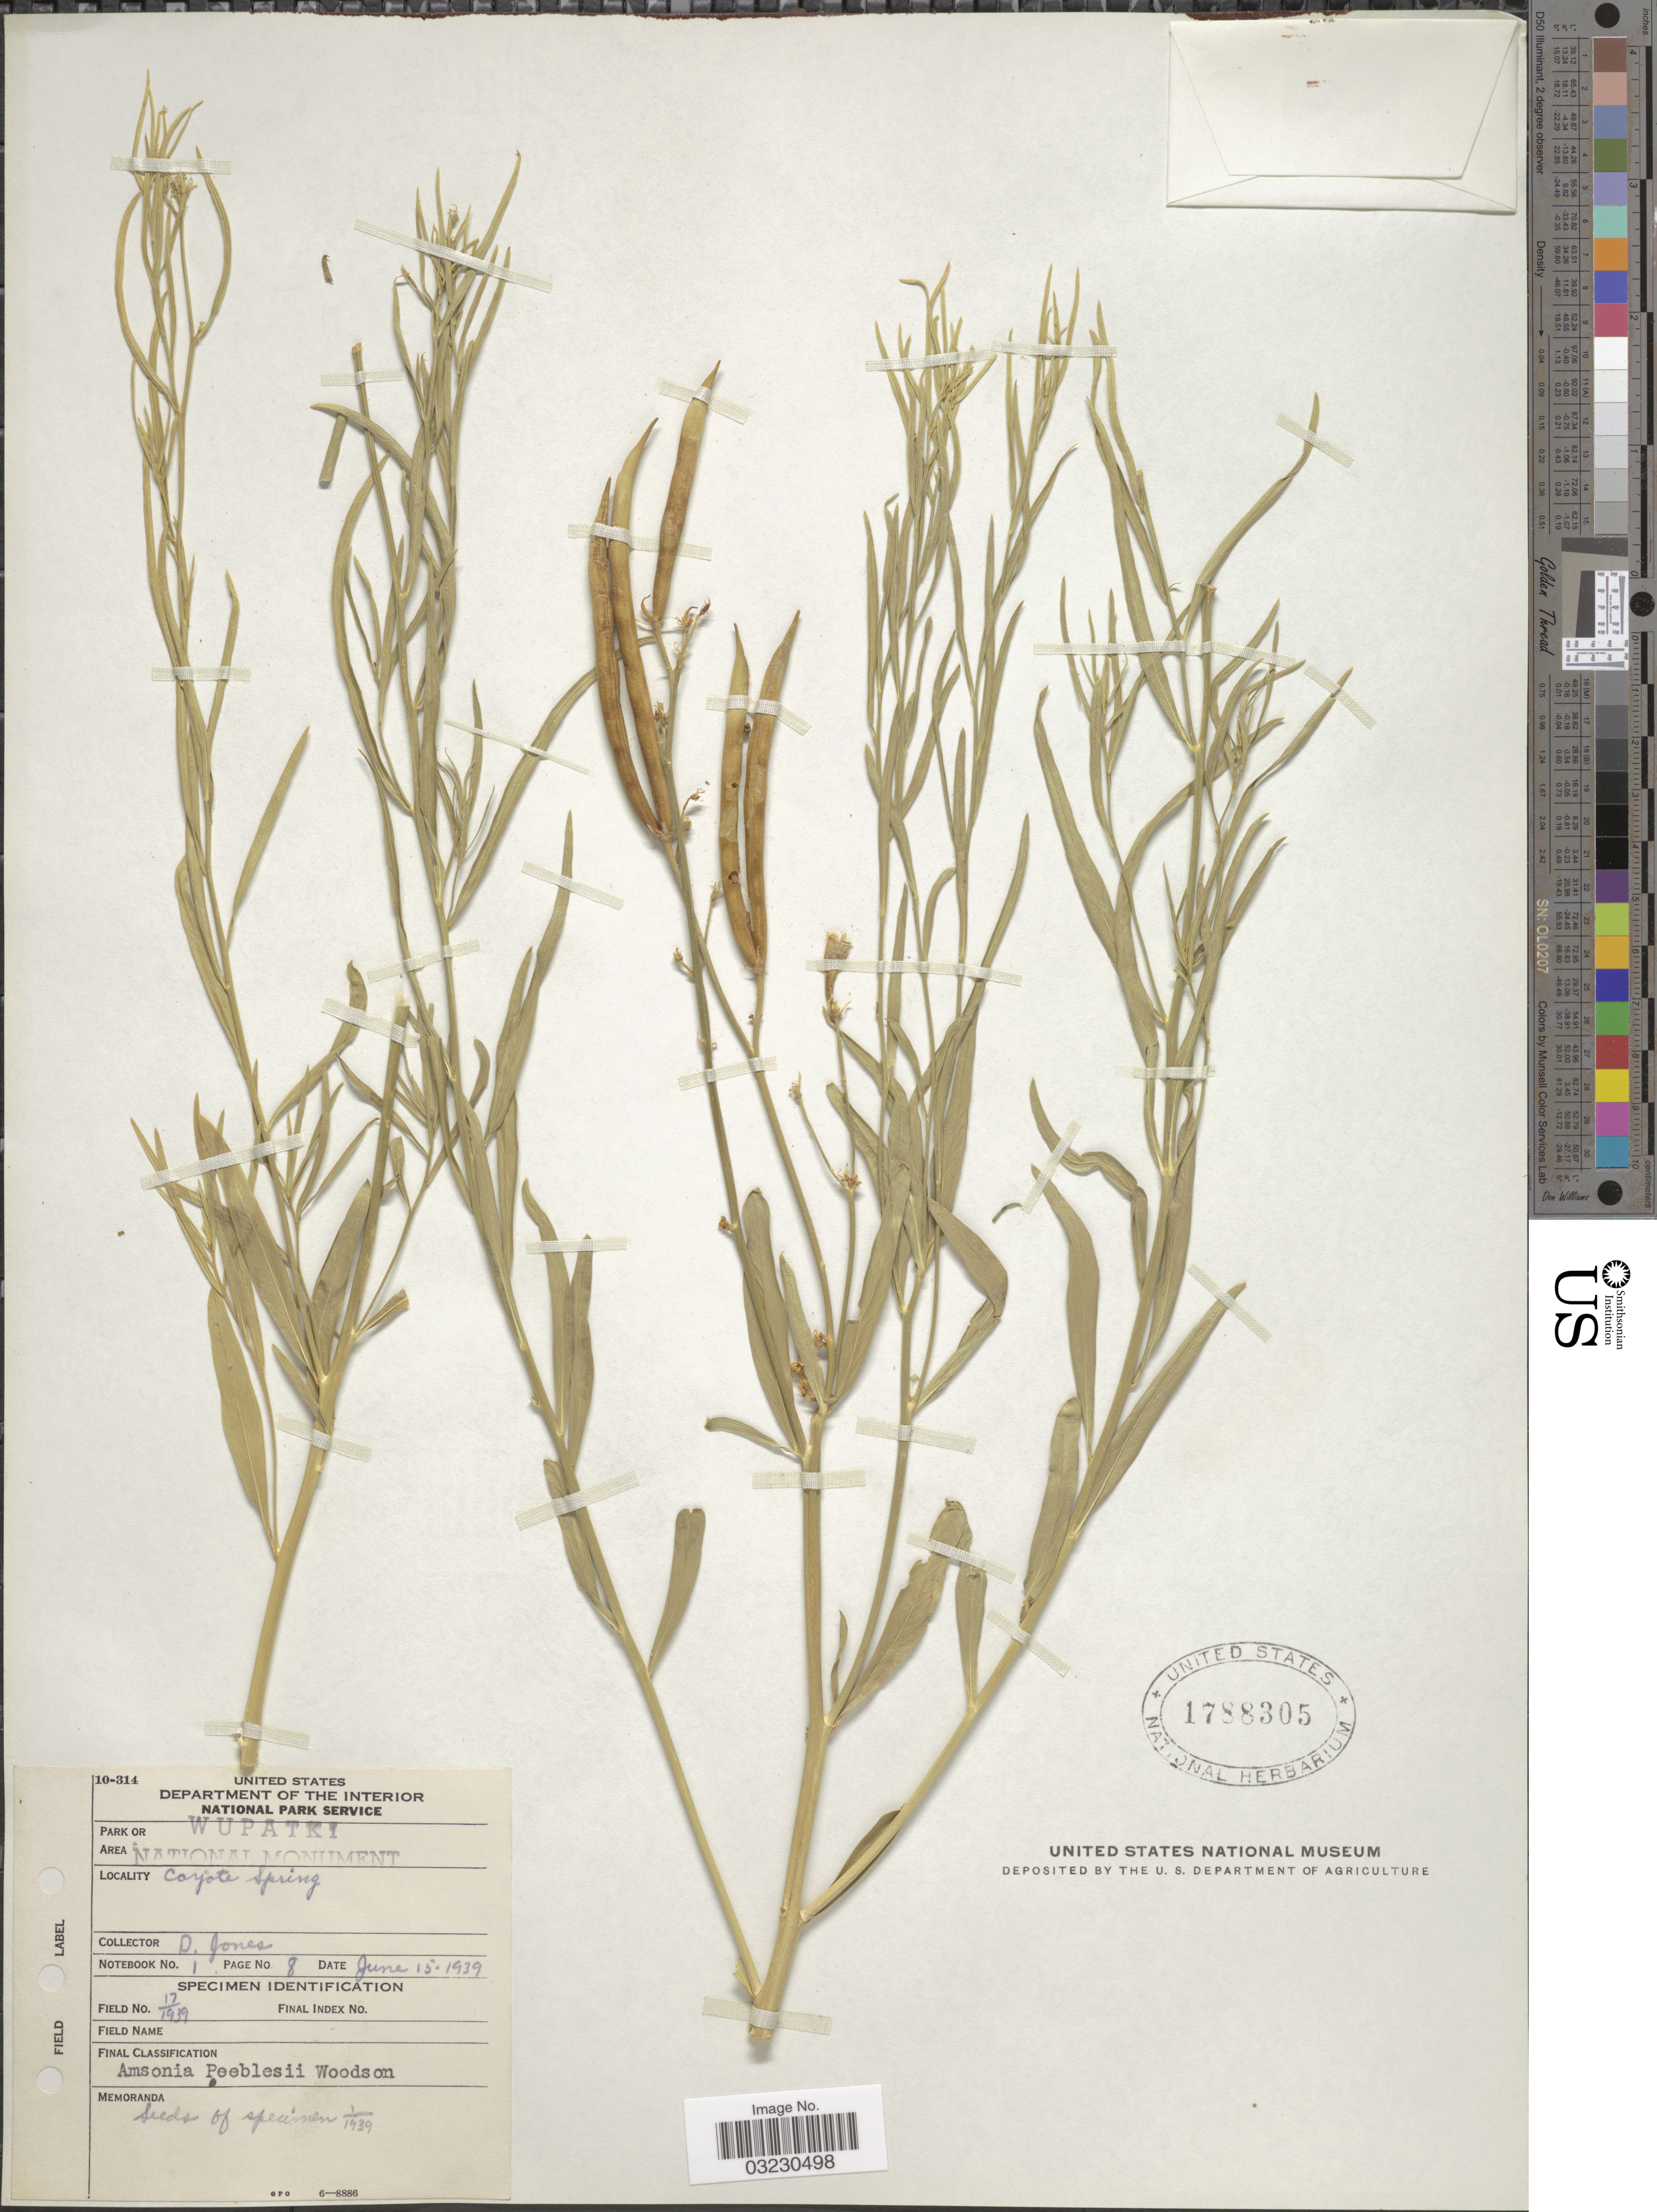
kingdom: Plantae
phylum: Tracheophyta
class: Magnoliopsida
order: Gentianales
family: Apocynaceae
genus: Amsonia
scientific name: Amsonia peeblesii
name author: Woodson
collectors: D. Jones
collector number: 17/1939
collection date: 1939-06-15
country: United States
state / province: Arizona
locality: Park or Wupatki, Area National Monument, Coyote Spring.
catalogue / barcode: US 1788305